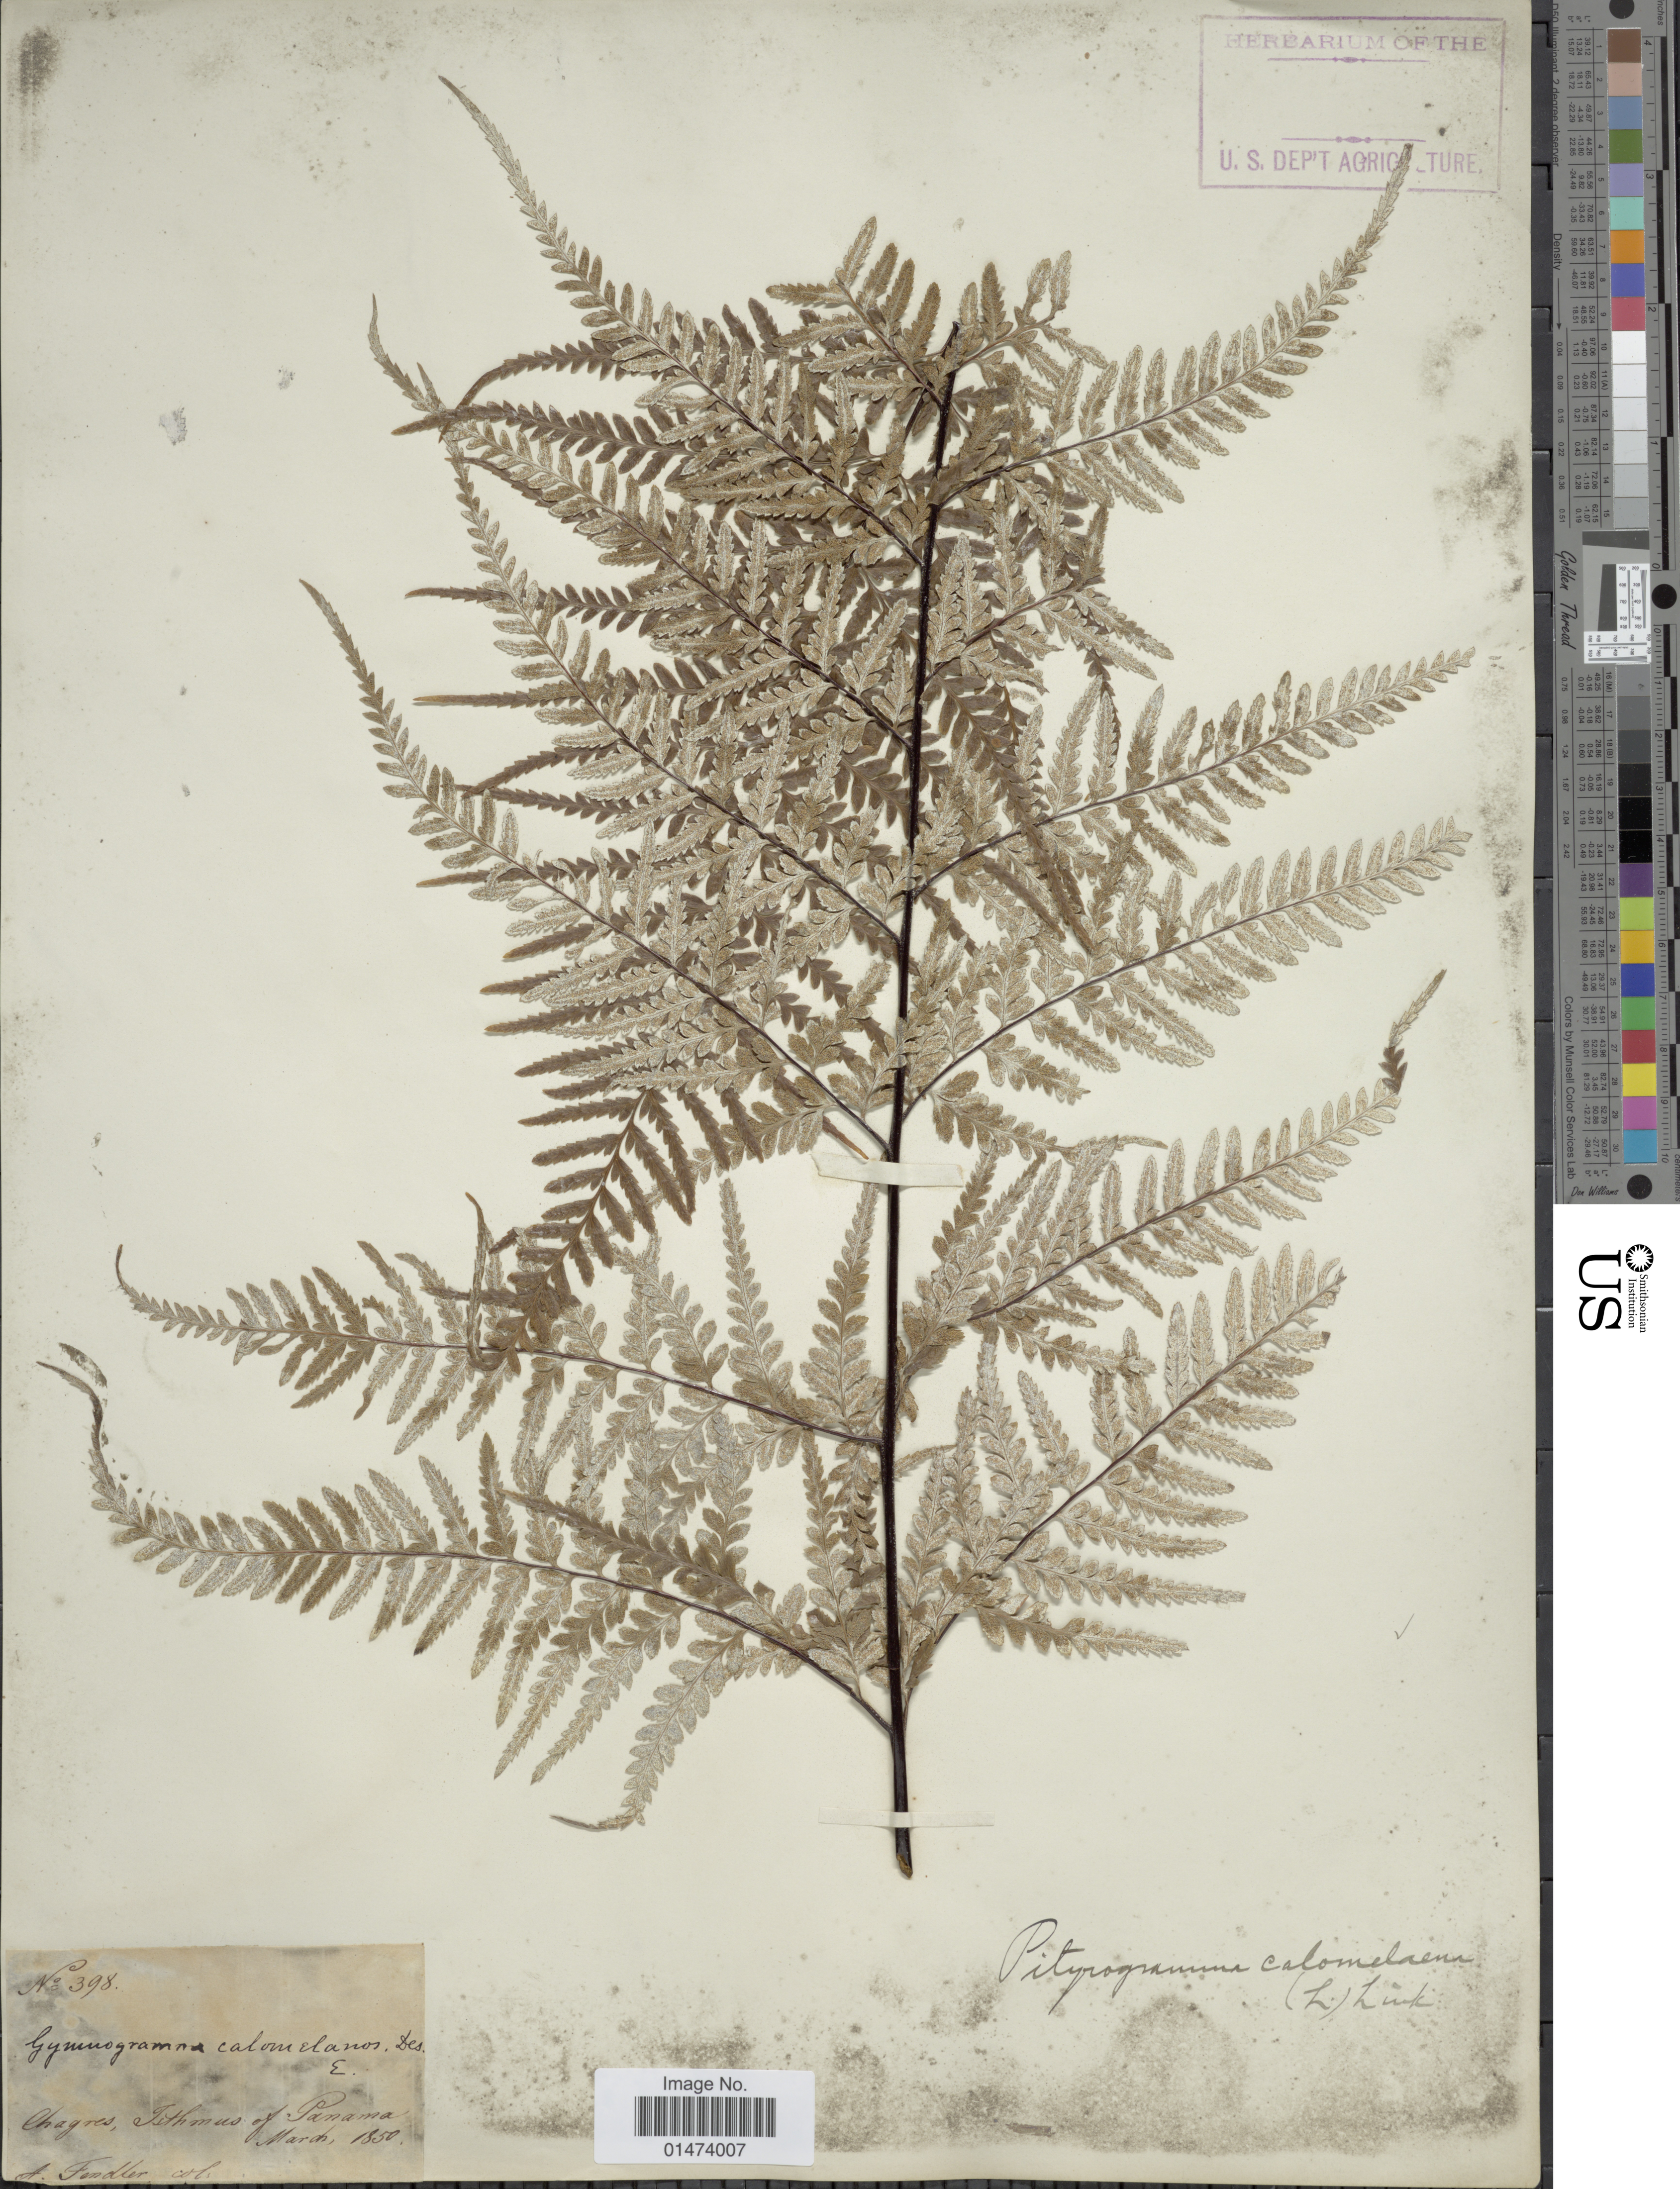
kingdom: Plantae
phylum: Tracheophyta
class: Polypodiopsida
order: Polypodiales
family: Pteridaceae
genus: Pityrogramma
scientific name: Pityrogramma calomelanos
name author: (L.) Link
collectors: A. Fondler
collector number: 398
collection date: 1850-03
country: Panama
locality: Chagres, Isthmus of Panama